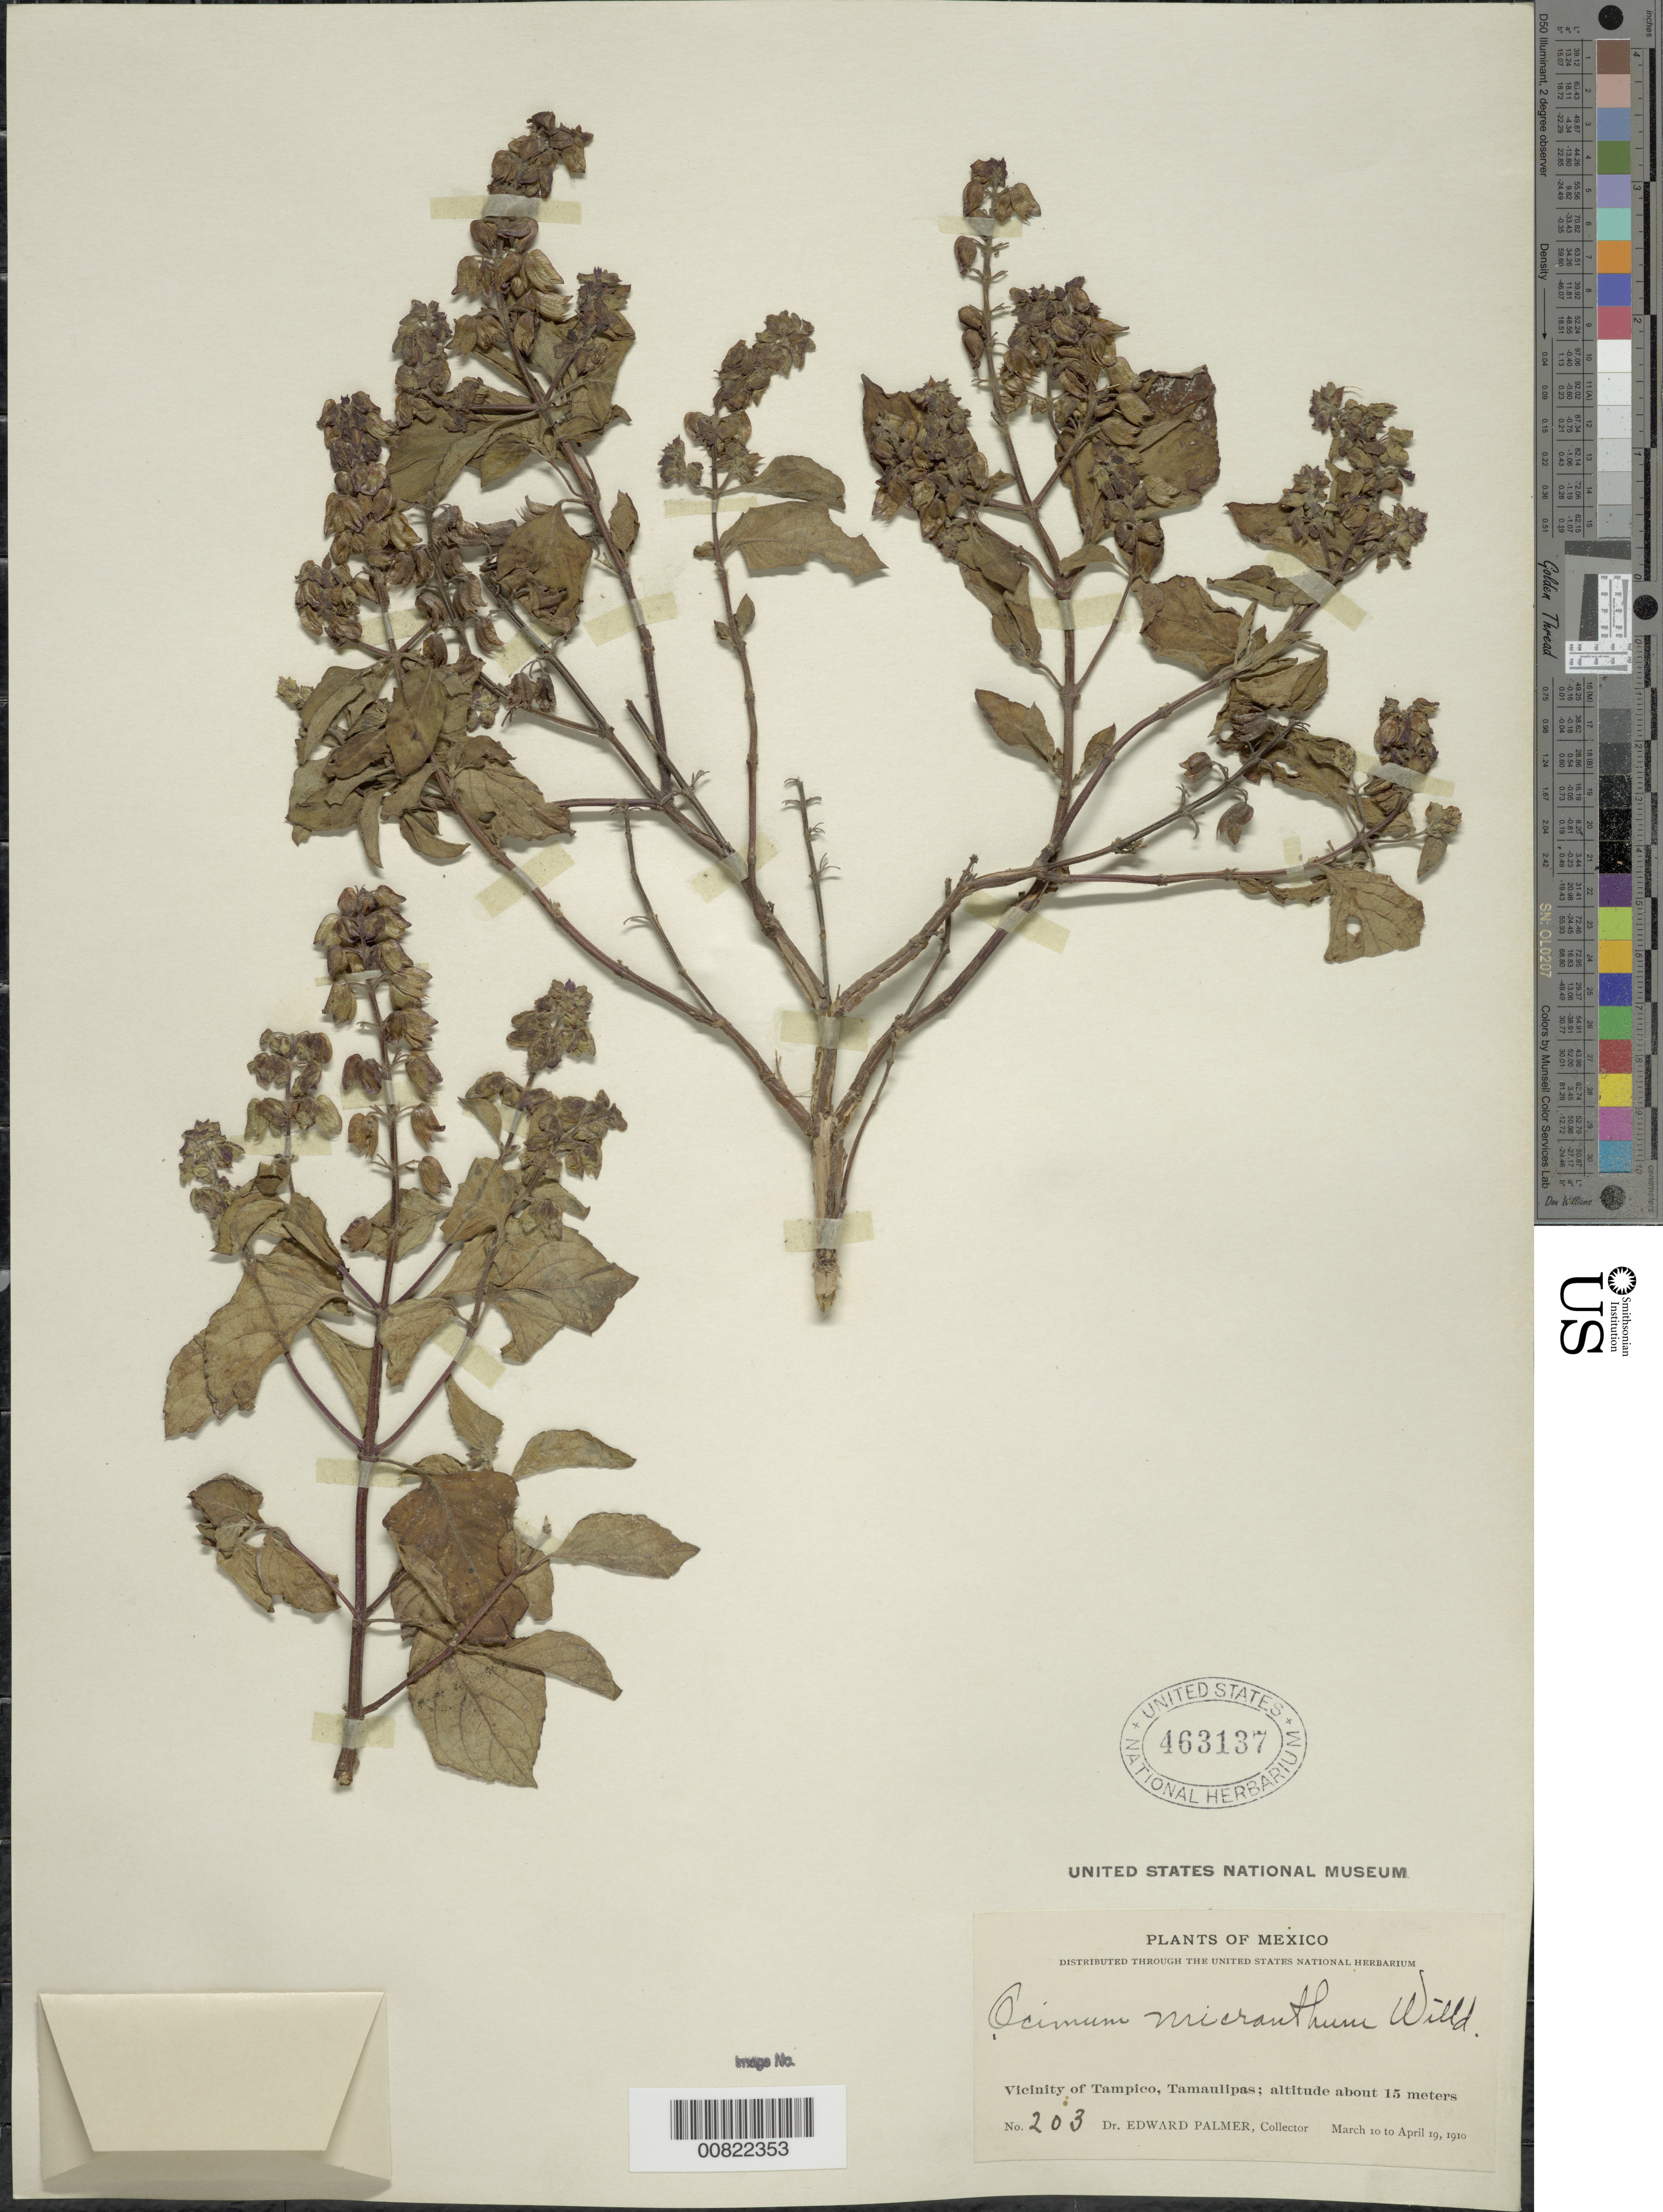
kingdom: Plantae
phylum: Tracheophyta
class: Magnoliopsida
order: Lamiales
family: Lamiaceae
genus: Ocimum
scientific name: Ocimum campechianum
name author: Mill.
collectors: E. Palmer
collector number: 203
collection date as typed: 10 Mar 1910 to 19 Apr 1910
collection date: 1910-03-10/1910-04-19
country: Mexico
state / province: Tamaulipas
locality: Vicinity of Tampico, Tamaulipas.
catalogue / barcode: US 463137